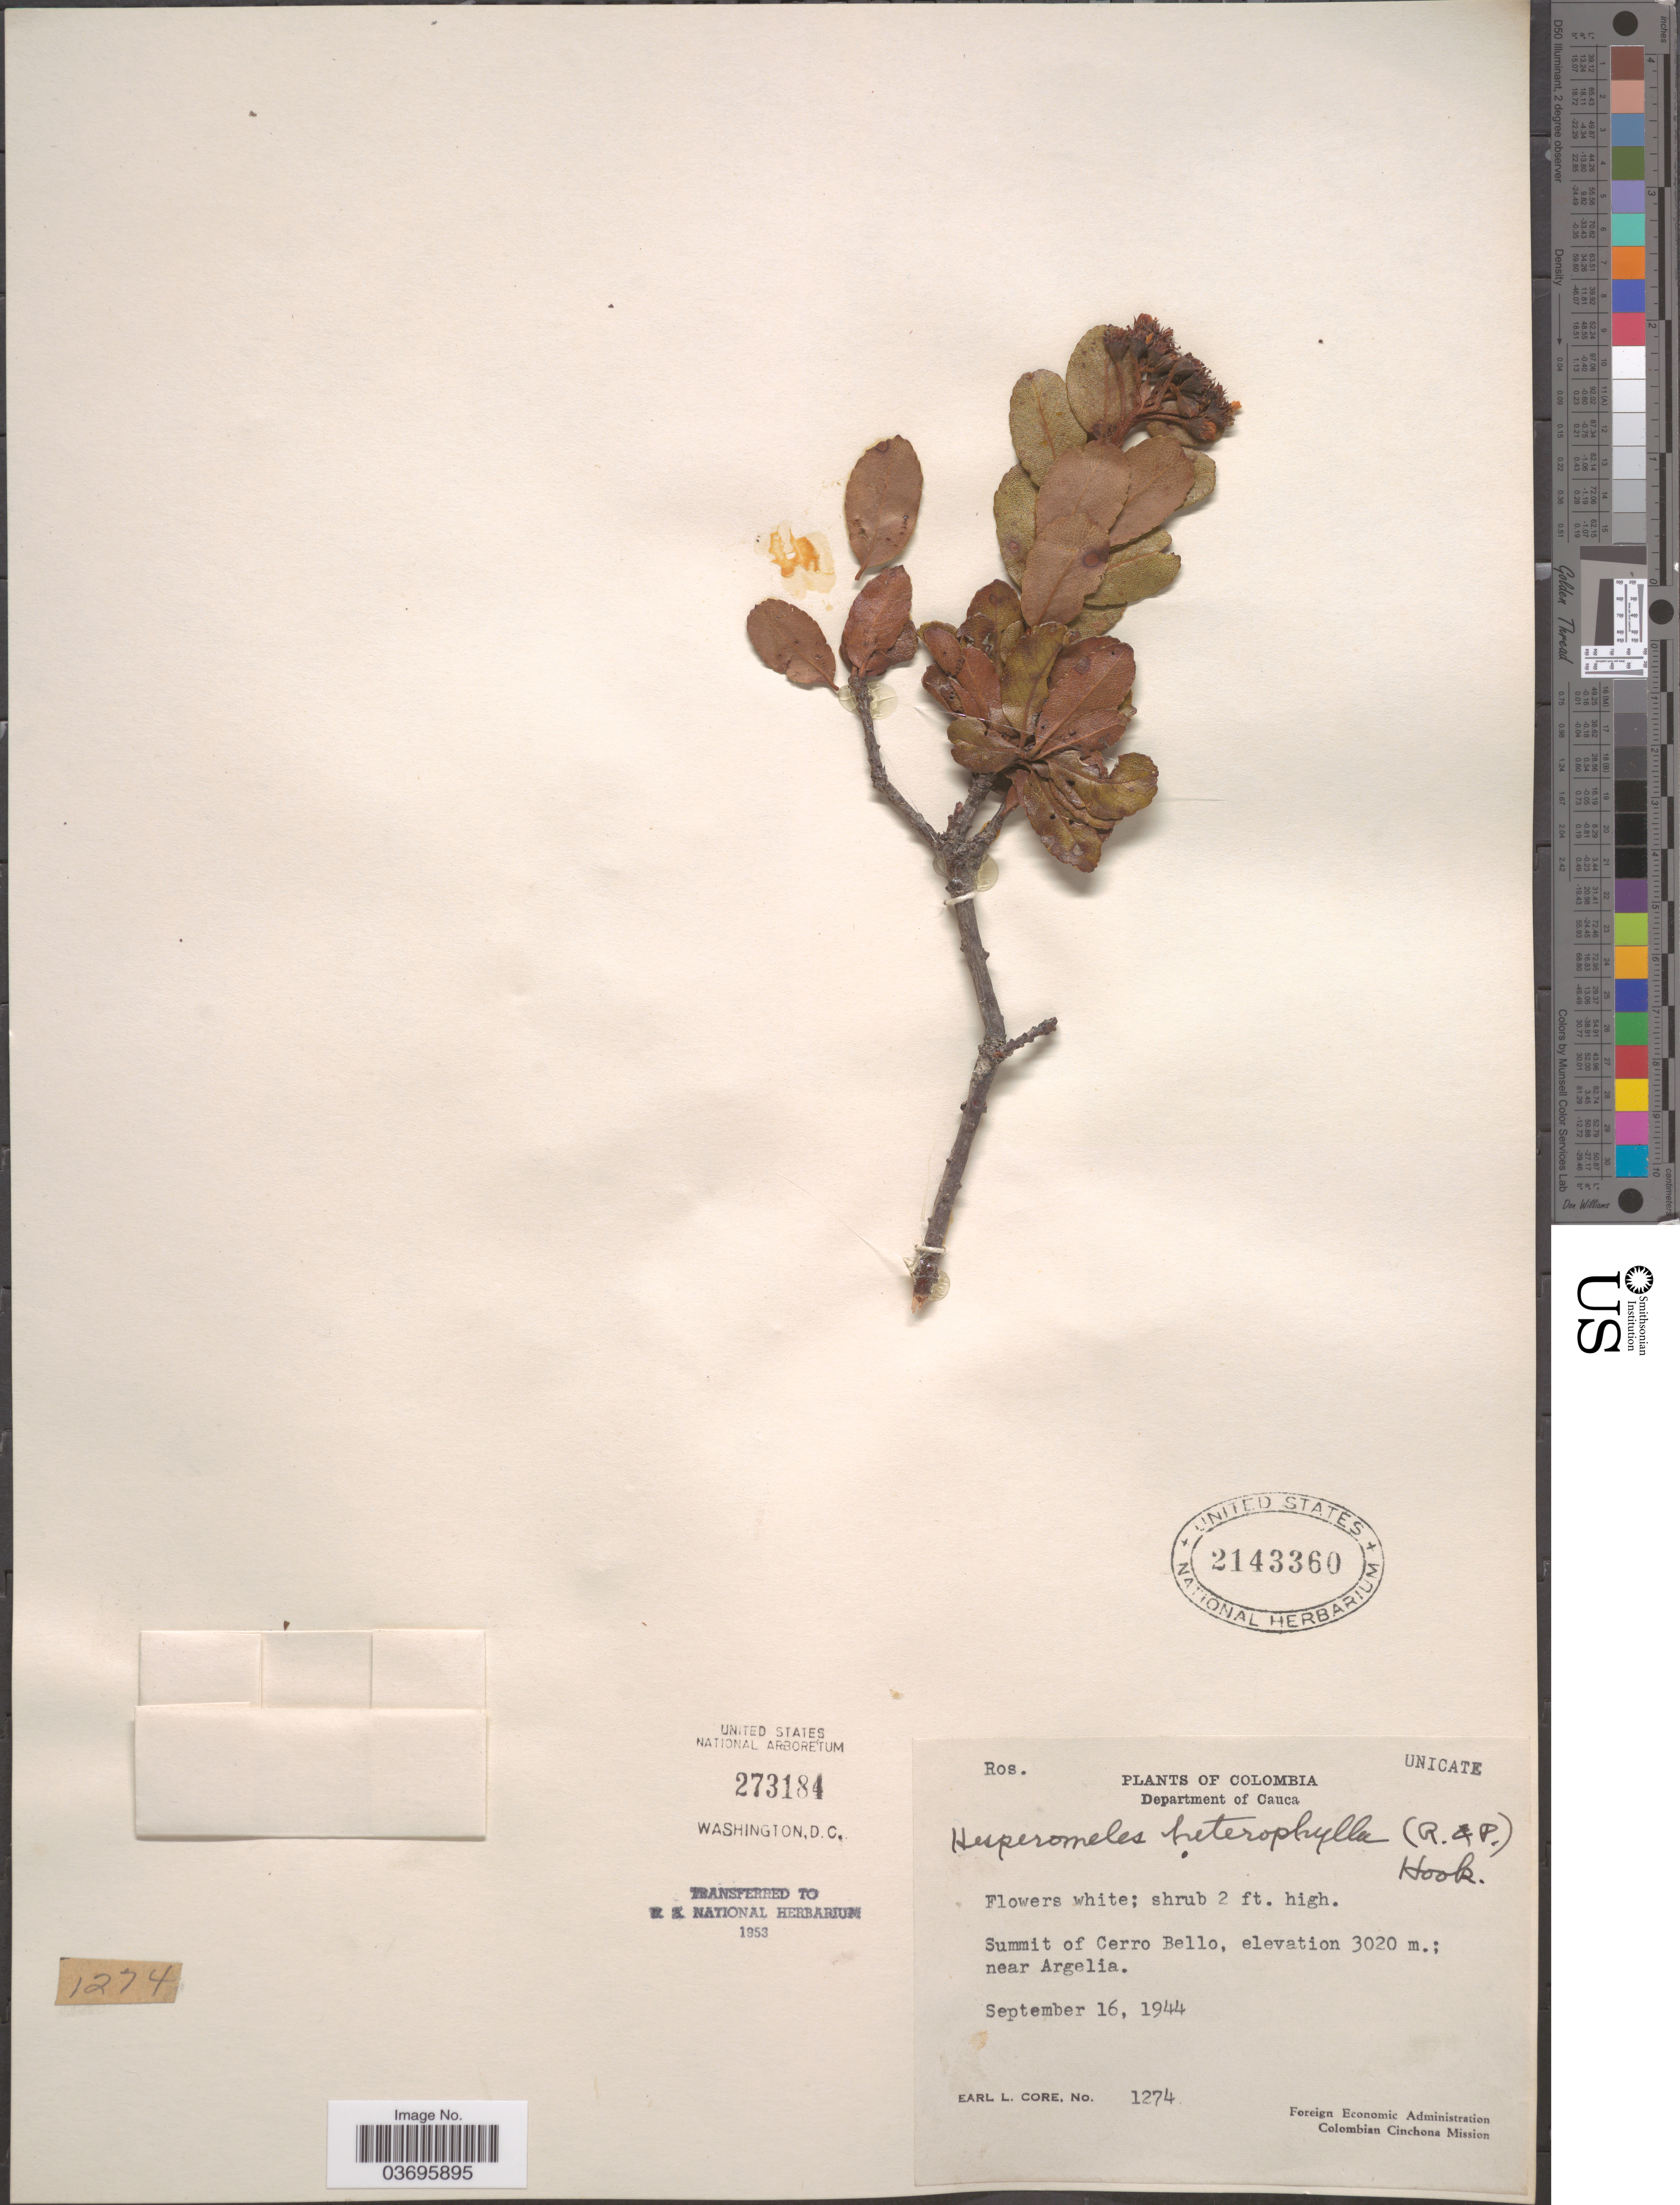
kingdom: Plantae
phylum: Tracheophyta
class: Magnoliopsida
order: Rosales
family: Rosaceae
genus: Hesperomeles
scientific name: Hesperomeles heterophylla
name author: (Ruiz & Pav.) Hook.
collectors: E. L. Core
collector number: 1274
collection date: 1944-09-16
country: Colombia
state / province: Cauca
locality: Department of Cauca. Summit of Cerro Bello; near Argelia.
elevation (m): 3020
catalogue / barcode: US 2143360